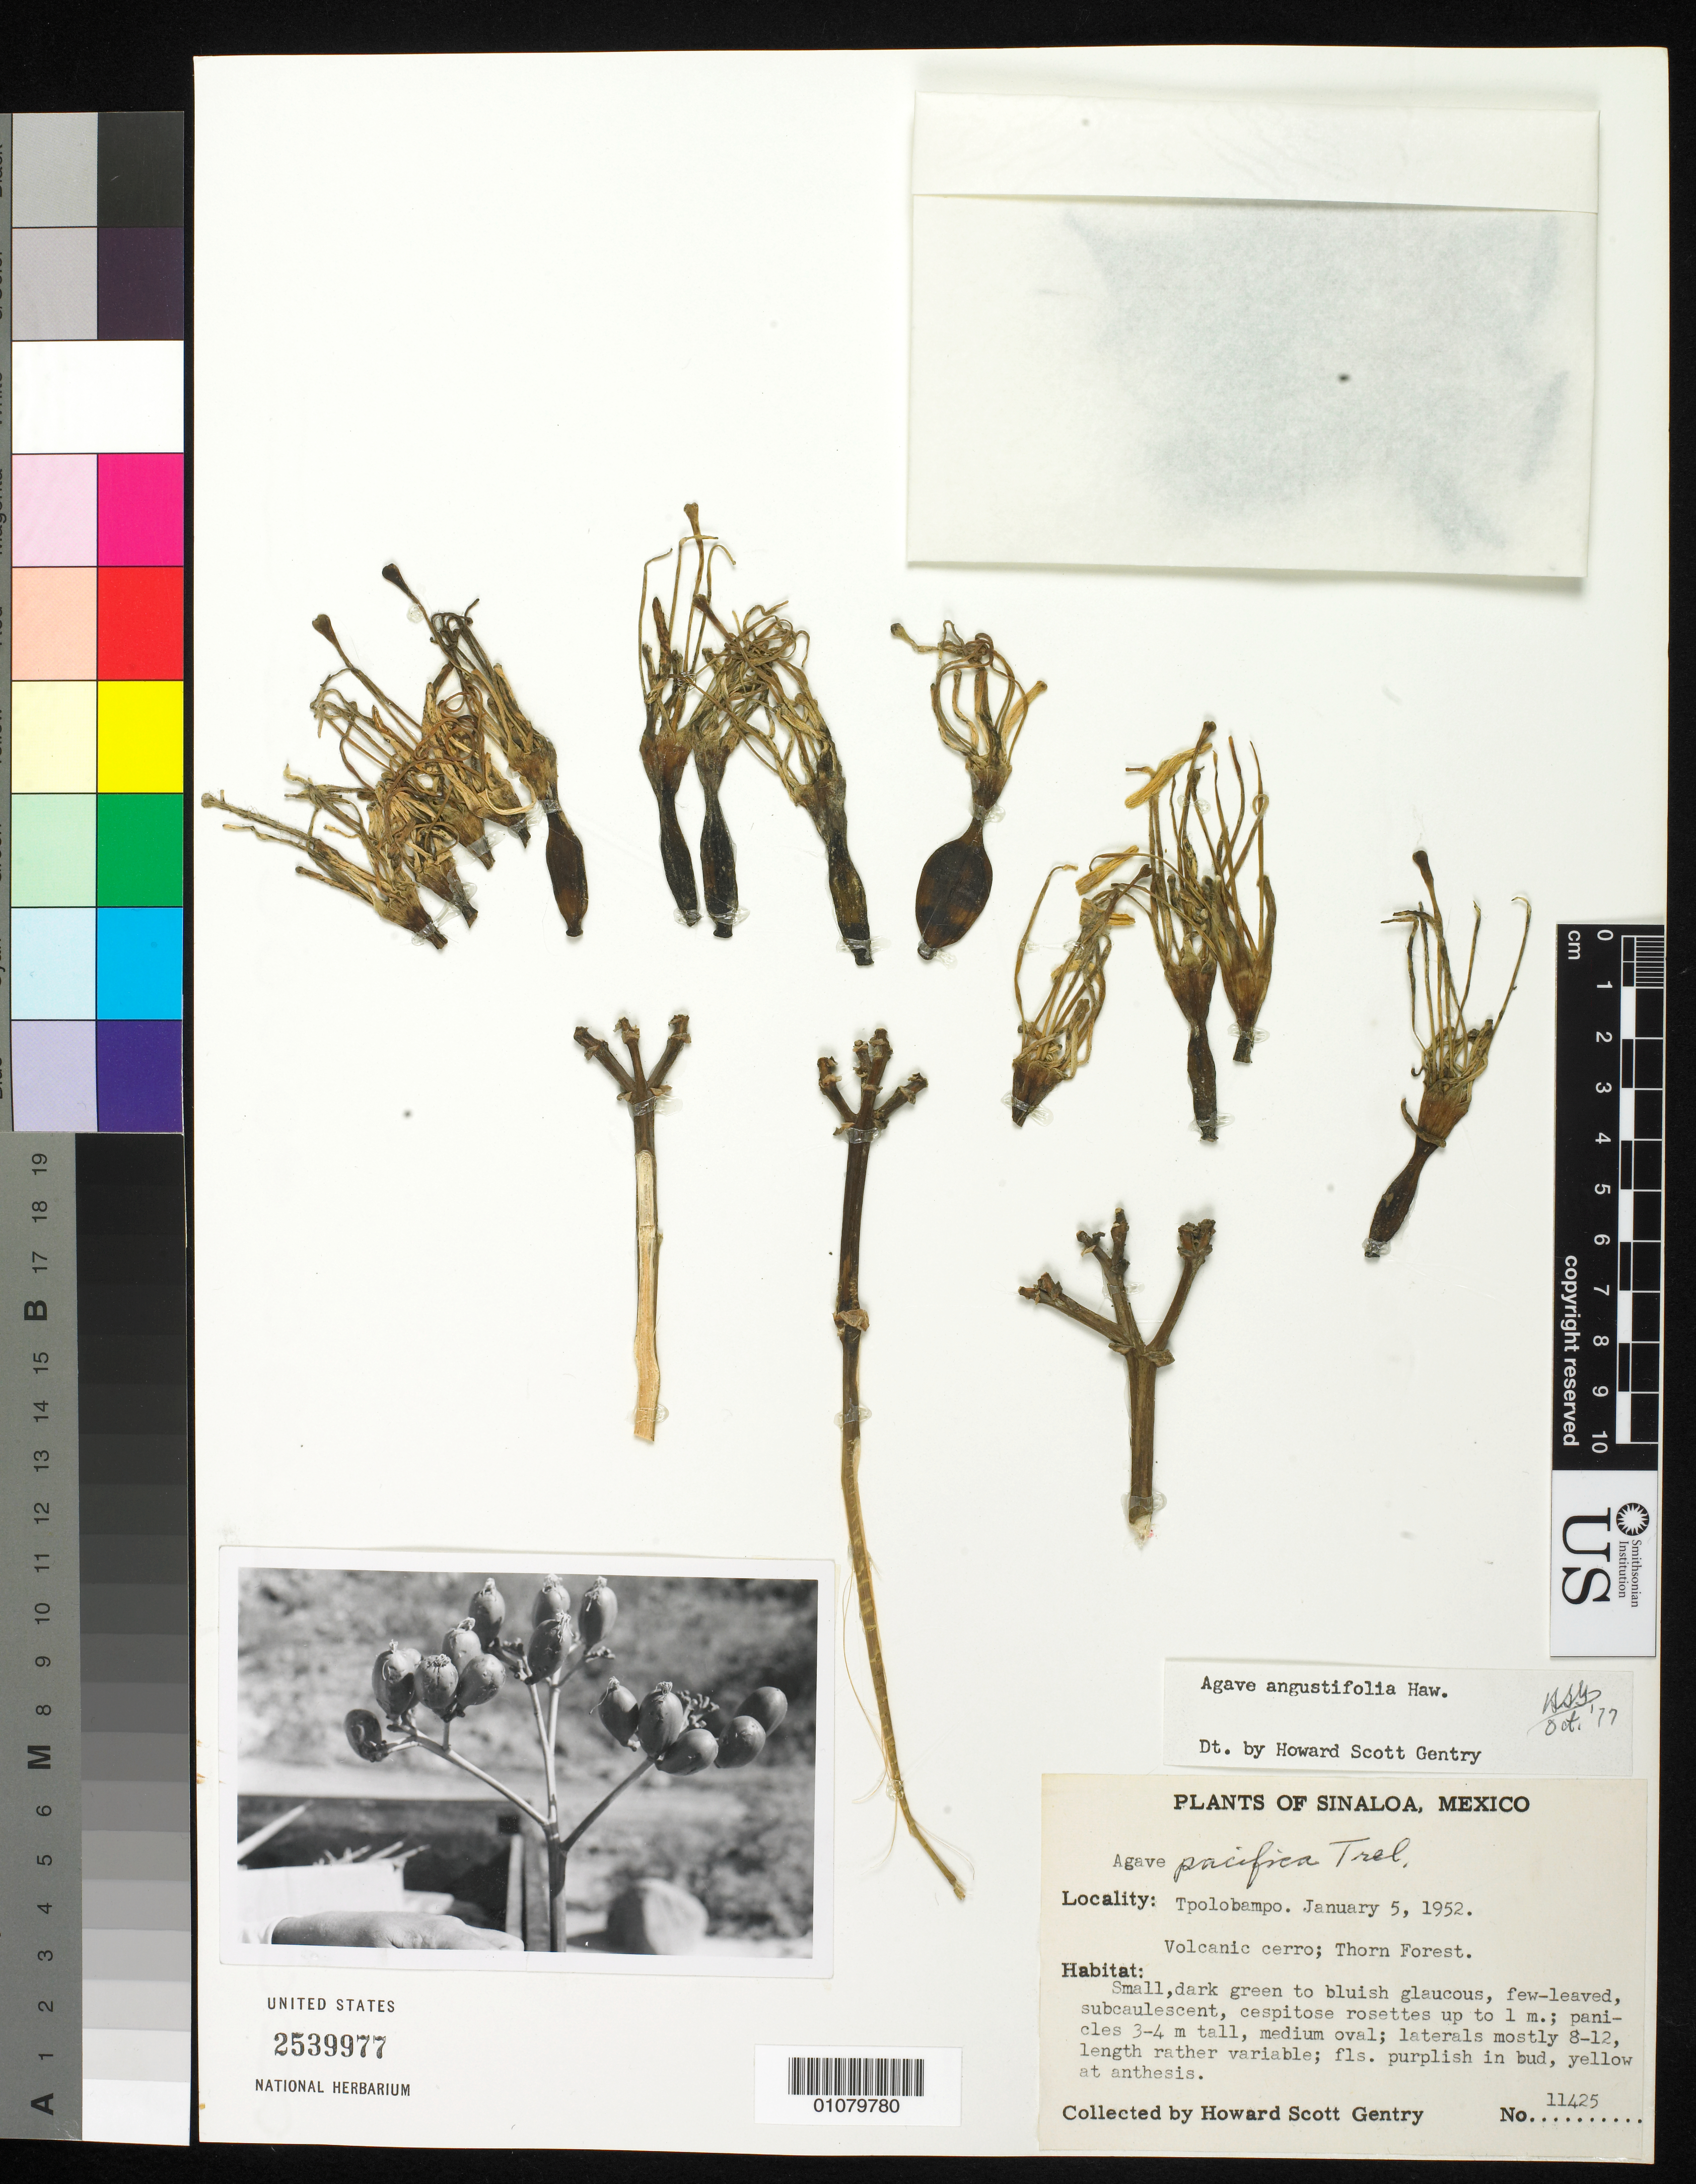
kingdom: Plantae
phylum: Tracheophyta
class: Liliopsida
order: Asparagales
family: Asparagaceae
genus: Agave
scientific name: Agave angustifolia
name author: Haw.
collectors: H. S. Gentry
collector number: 11425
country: Mexico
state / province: Sinaloa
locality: Tpolobampo, volcanic cerro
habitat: thorn forest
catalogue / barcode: US 2539977